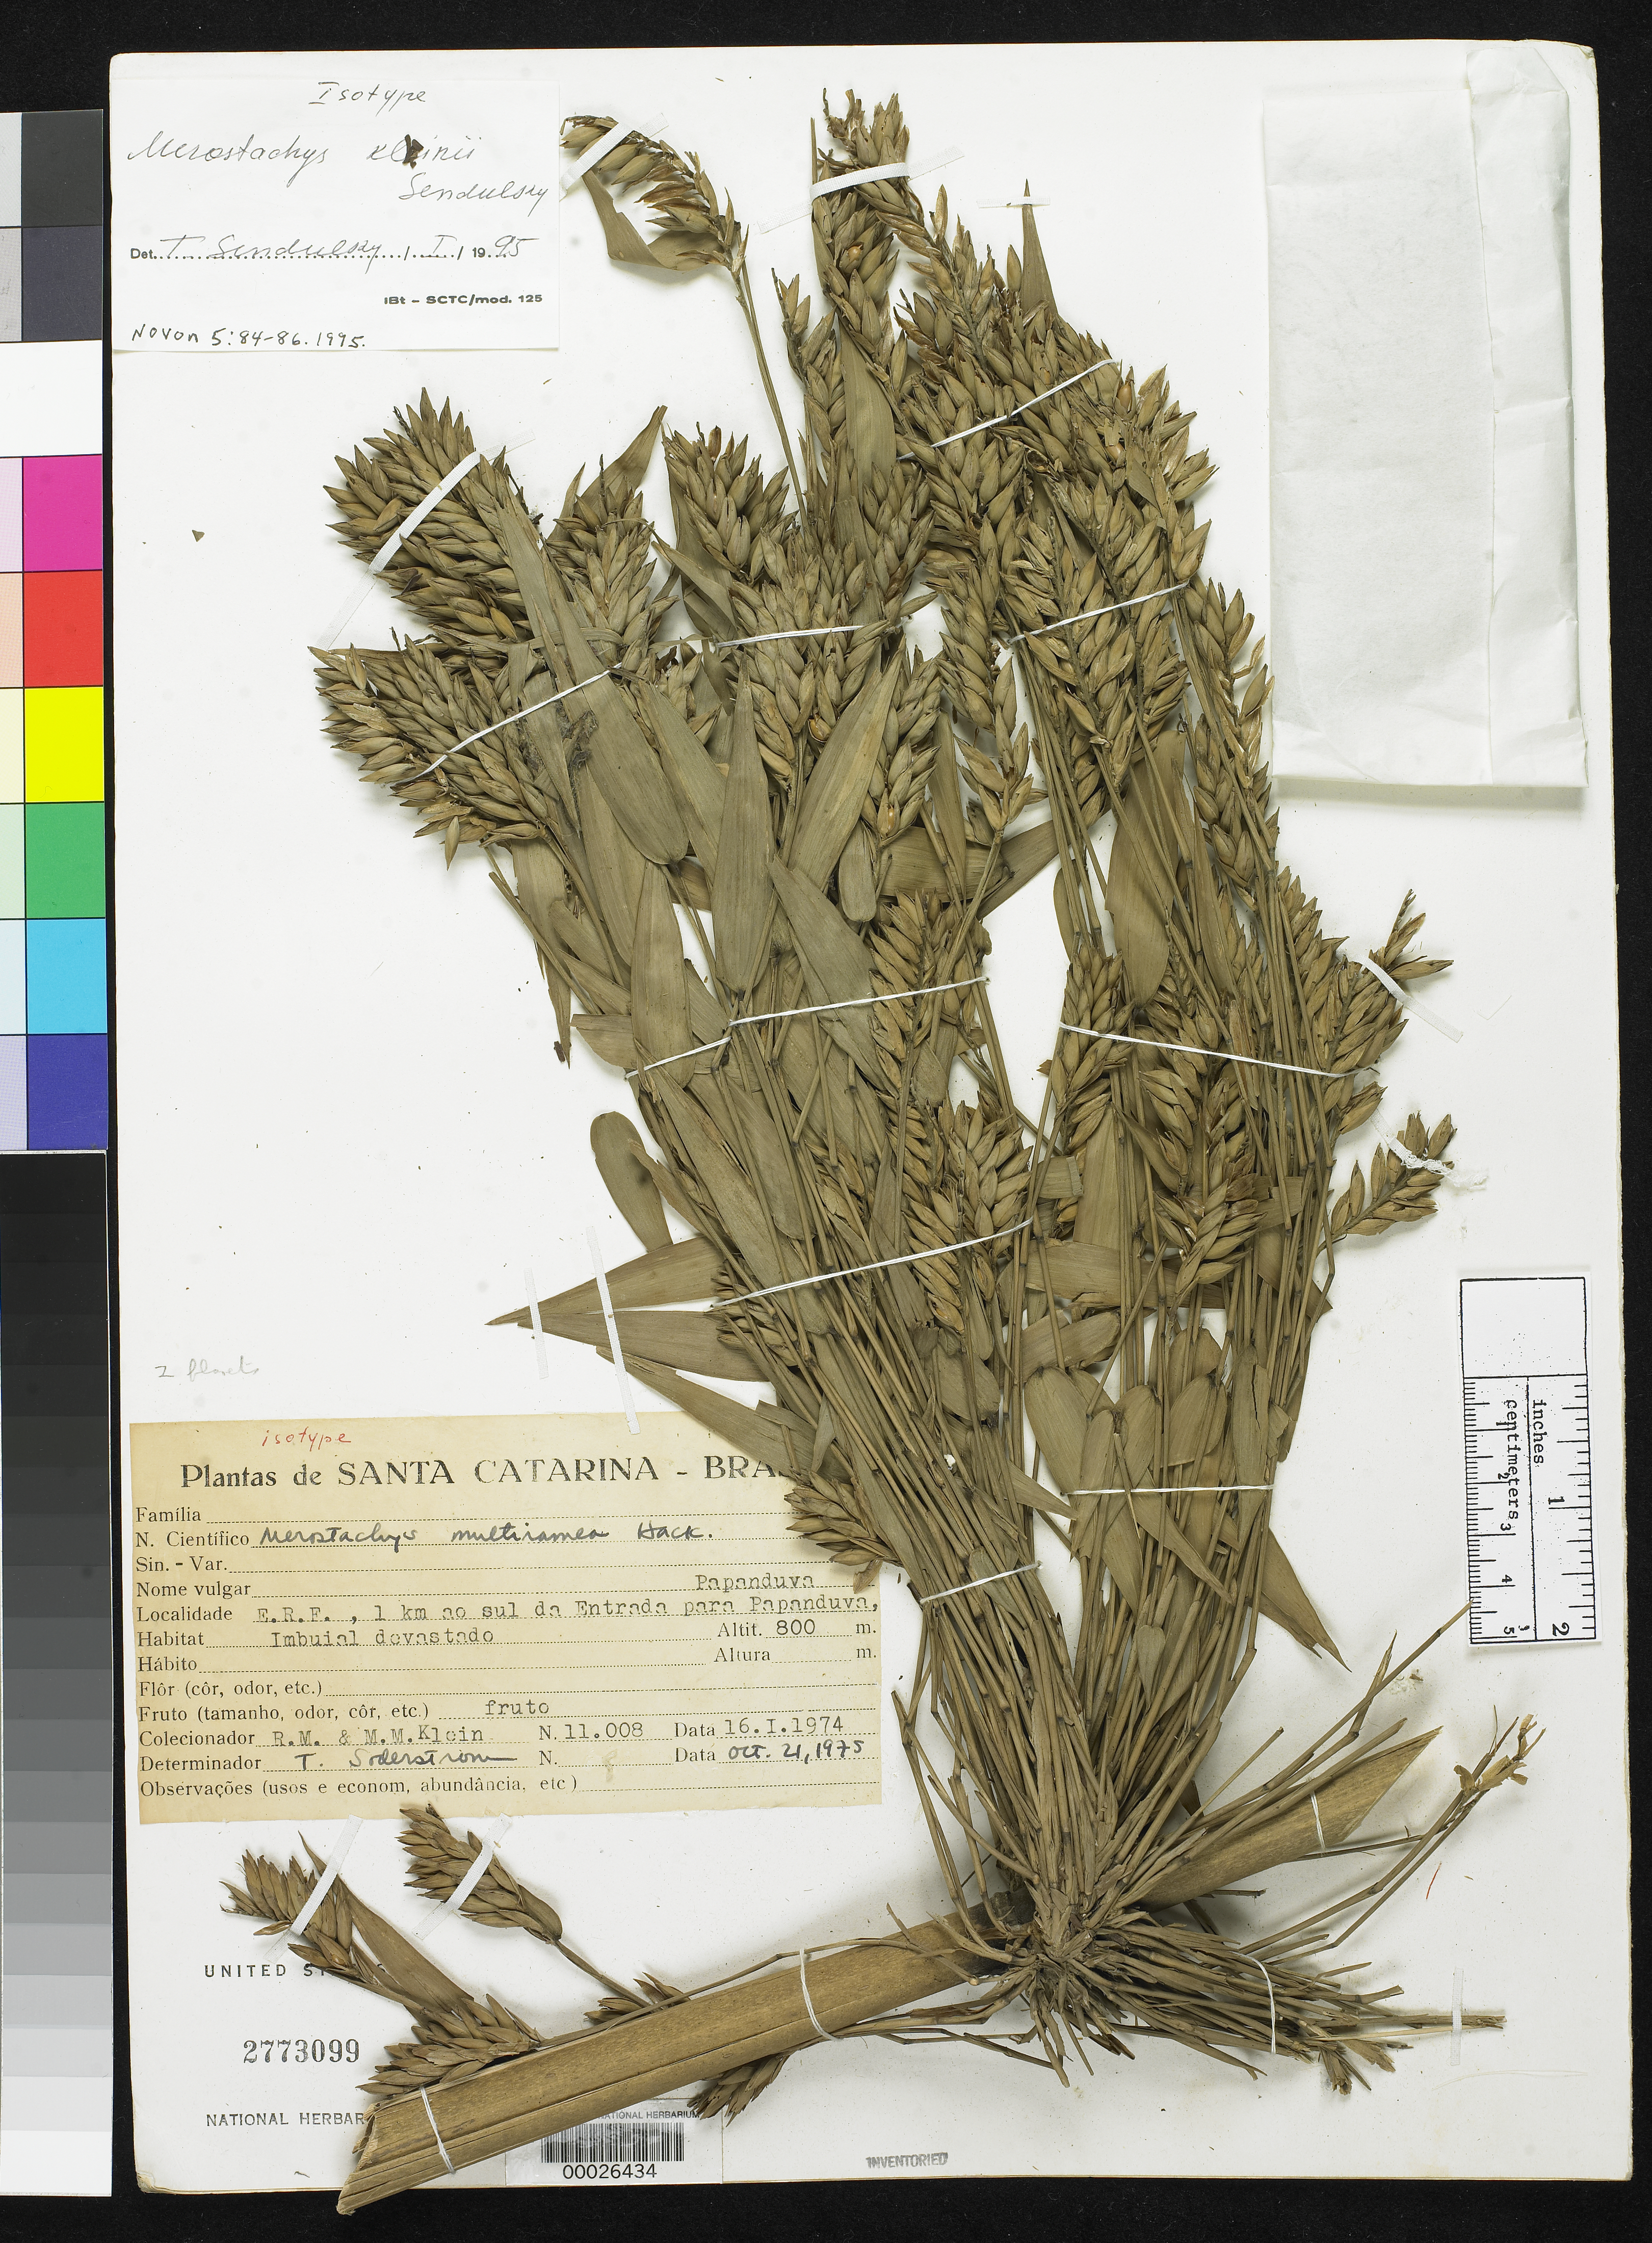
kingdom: Plantae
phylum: Tracheophyta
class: Liliopsida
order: Poales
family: Poaceae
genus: Merostachys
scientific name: Merostachys kleinii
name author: Send.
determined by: Sendulsky, T.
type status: Isotype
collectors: R. M. Klein & M. M. Klein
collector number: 11008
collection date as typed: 16 Jan 1974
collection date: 1974-01-16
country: Brazil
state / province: Santa Catarina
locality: E.R.F., 1 km ao sul da Entrada para Papanduva, Papanduva.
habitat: Imbuial devastado.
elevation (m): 800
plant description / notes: Holotype at RB.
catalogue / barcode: US 2773099